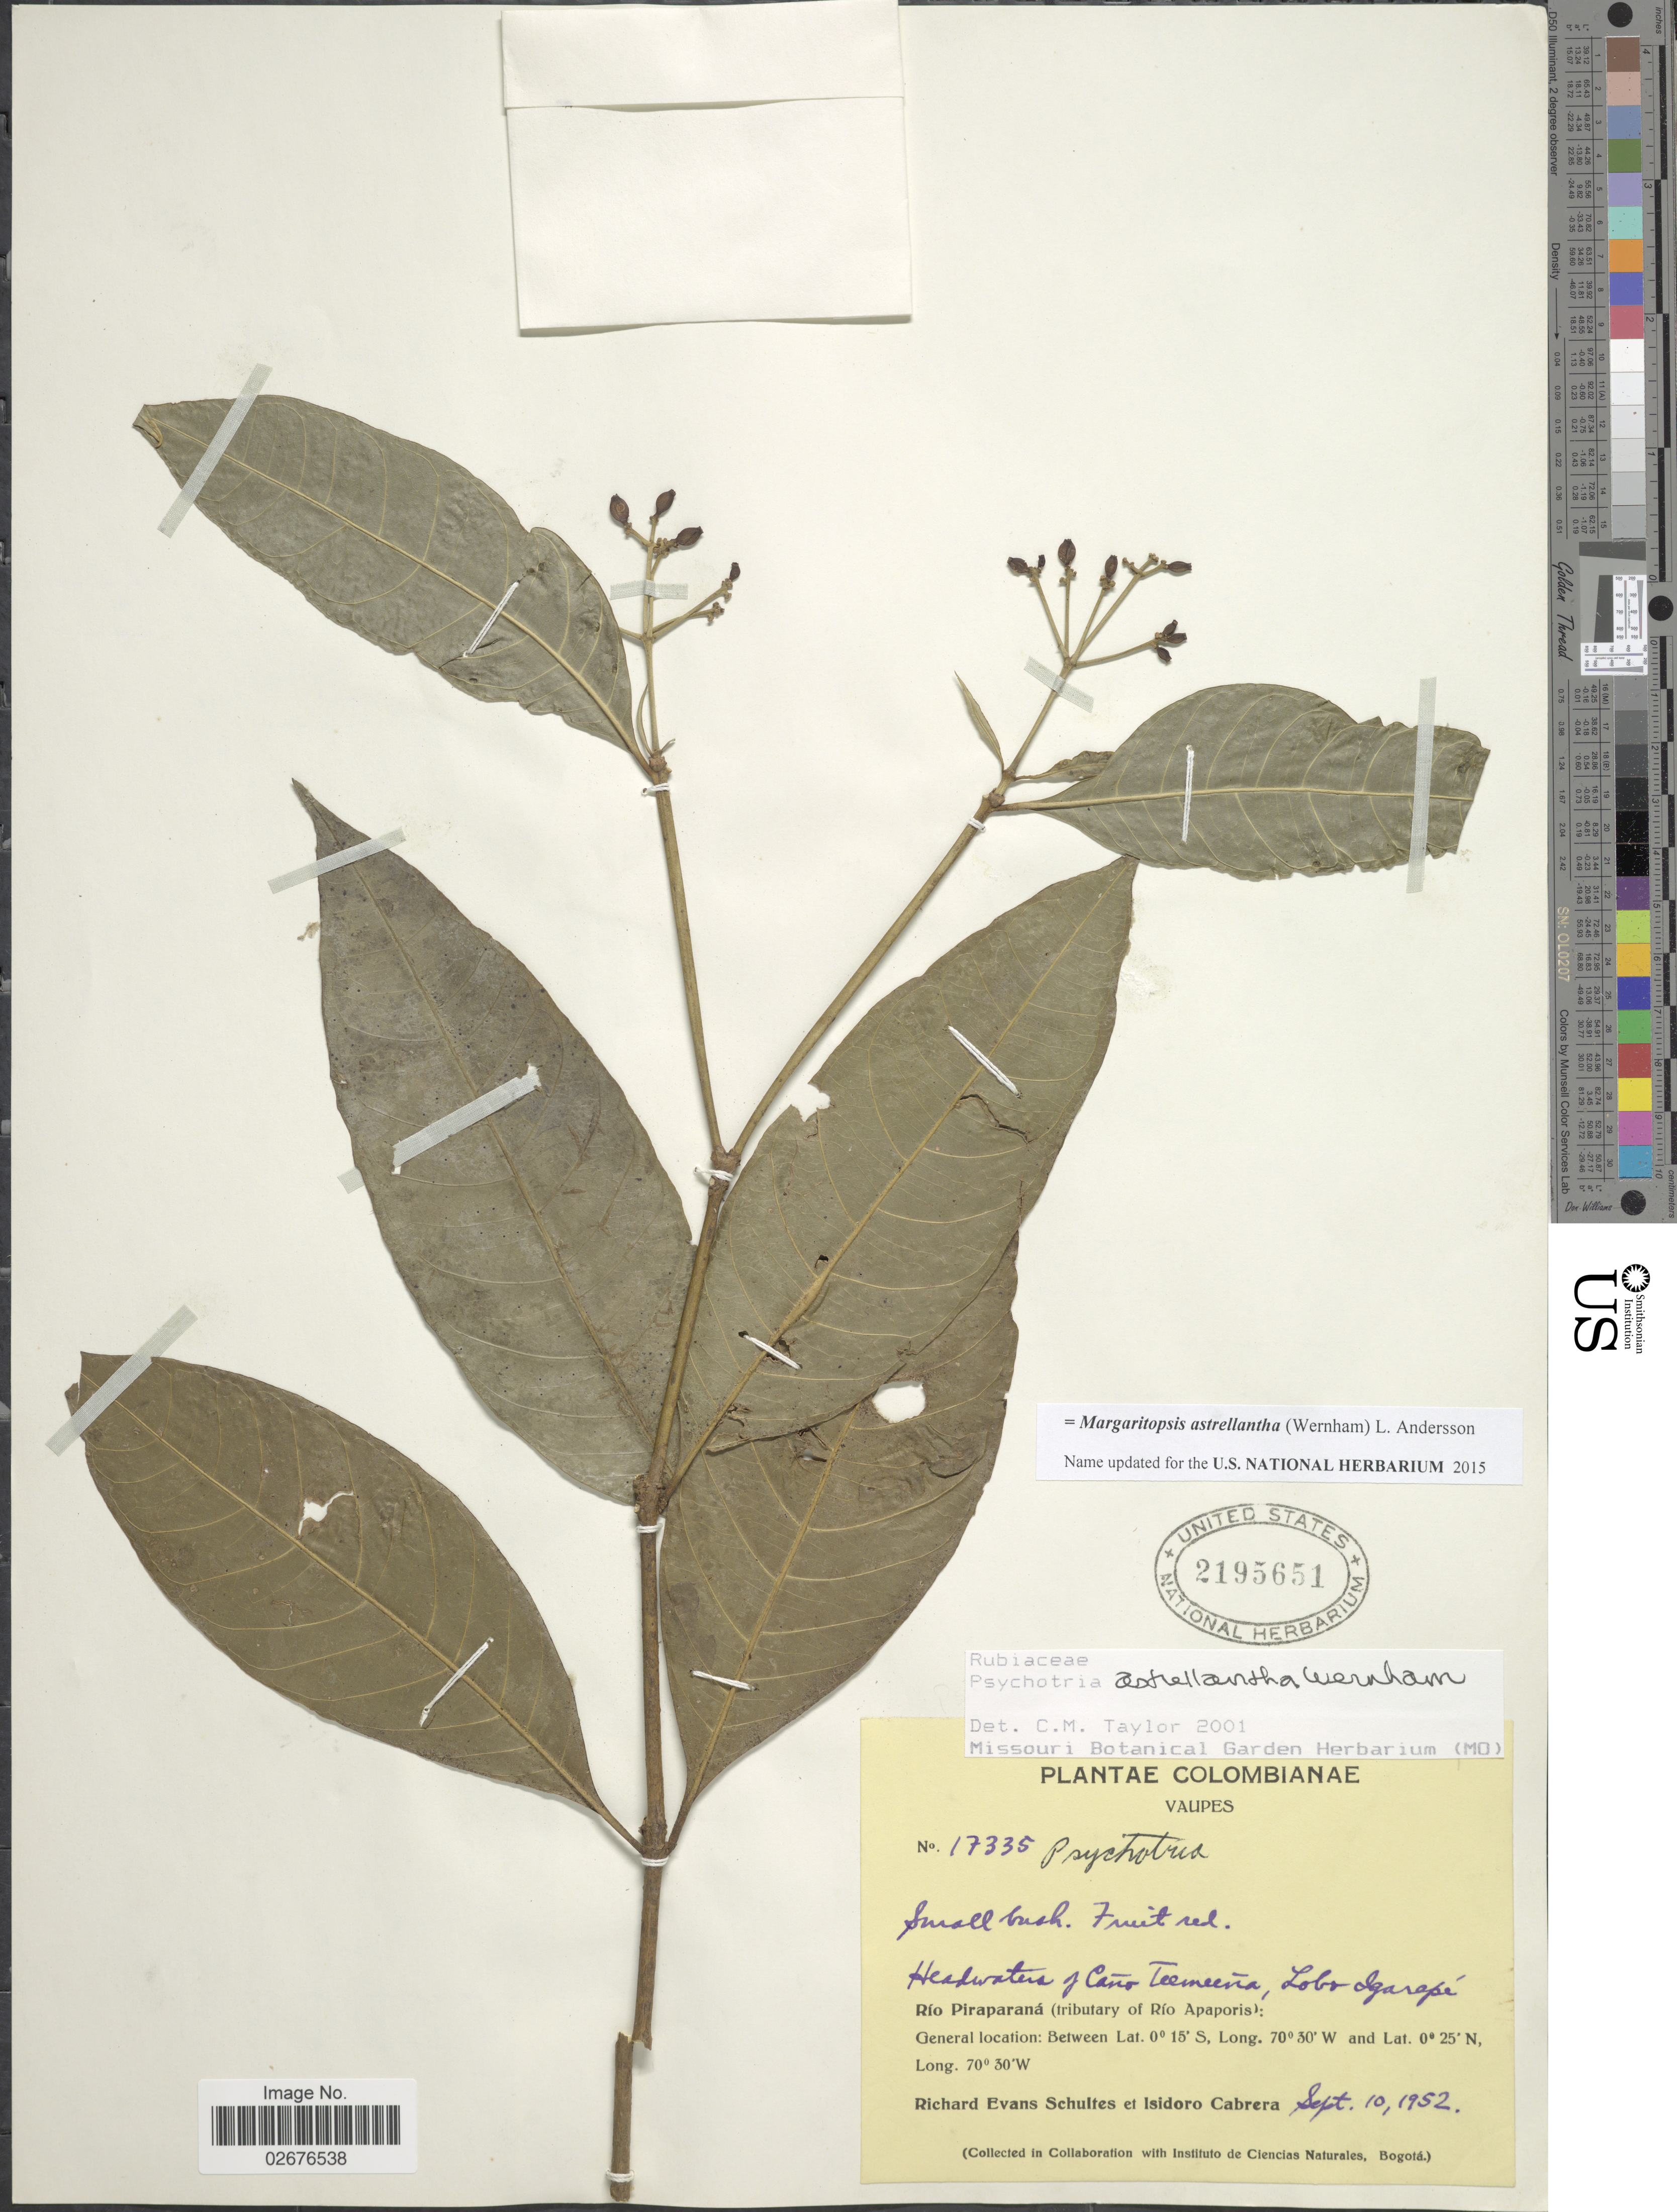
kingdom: Plantae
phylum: Tracheophyta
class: Magnoliopsida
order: Gentianales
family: Rubiaceae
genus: Margaritopsis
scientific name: Margaritopsis astrellantha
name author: (Wernham) L. Andersson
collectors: R. E. Schultes & I. Cabrera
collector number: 17335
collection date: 1952-09-10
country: Colombia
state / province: Vaupés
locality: Headwaters of Cano Teemeena, Lobo Igarape, Rio Piraparana (tributary of Rio Apaporis)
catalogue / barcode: US 2195651